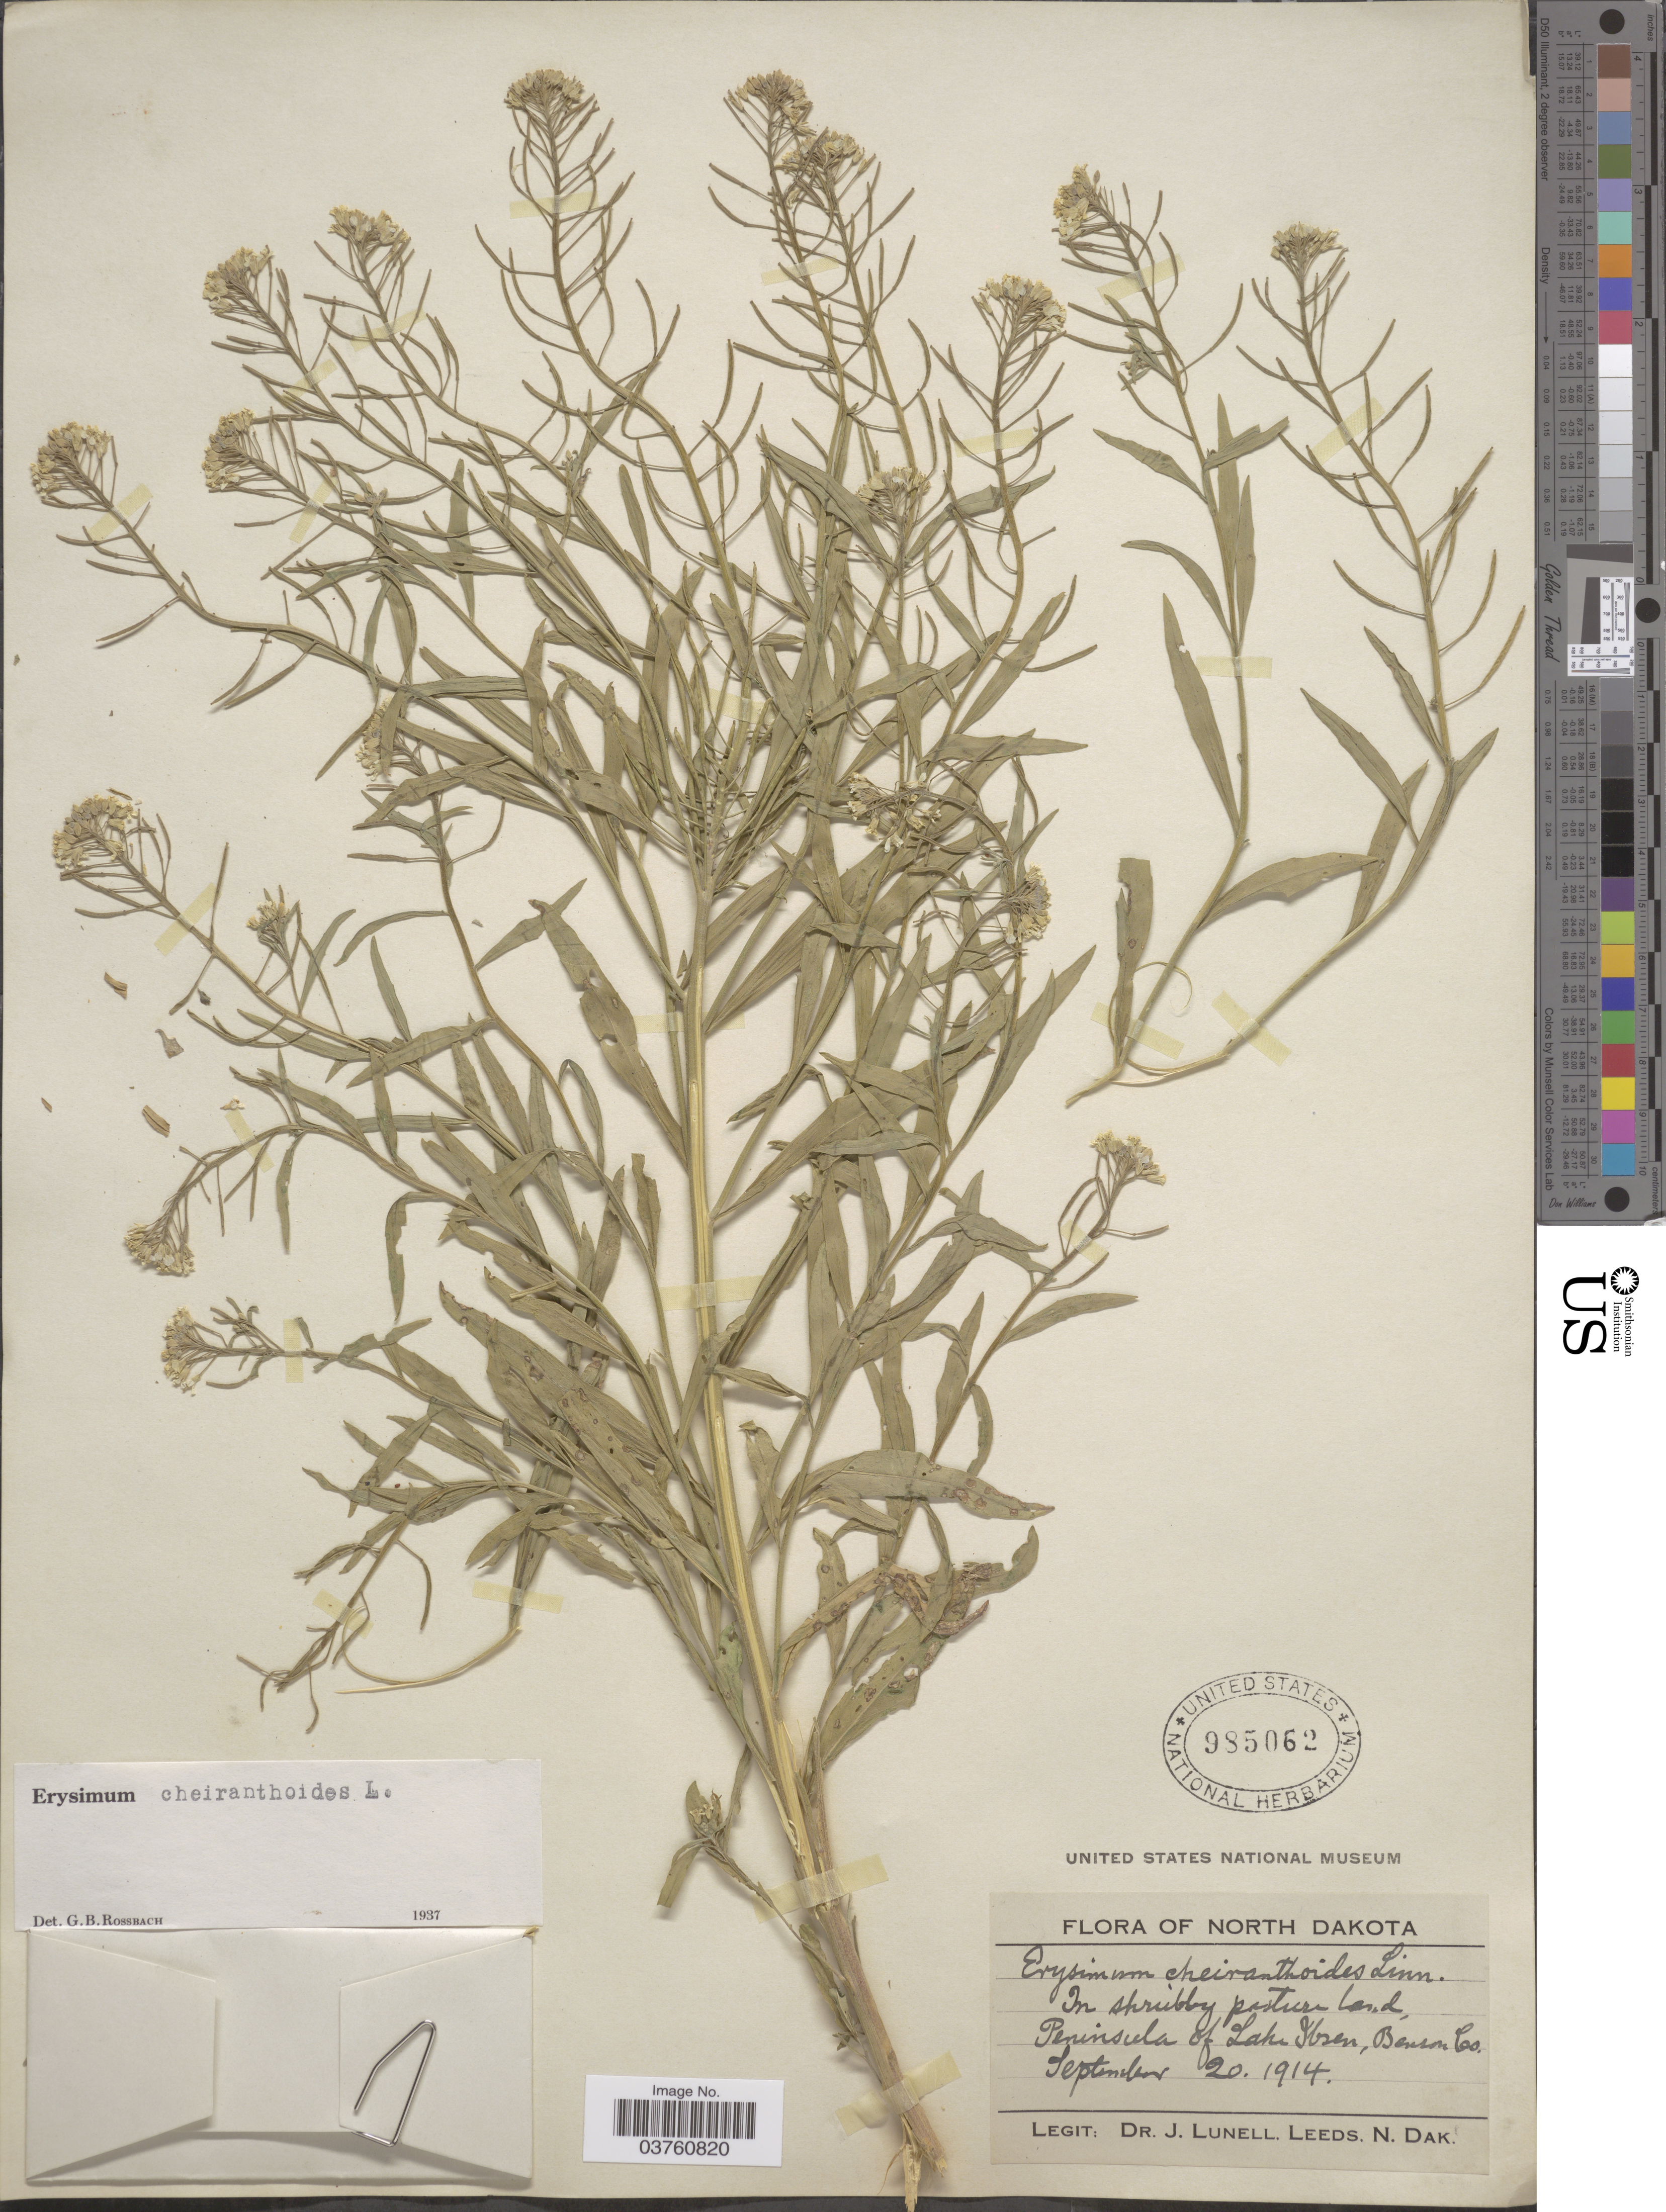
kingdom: Plantae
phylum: Tracheophyta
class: Magnoliopsida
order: Brassicales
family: Brassicaceae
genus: Erysimum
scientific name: Erysimum cheiranthoides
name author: L.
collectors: J. Lunell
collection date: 1914-09-20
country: United States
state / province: North Dakota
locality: Peninsula of Lake Ibsen, Banson Co.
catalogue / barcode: US 985062